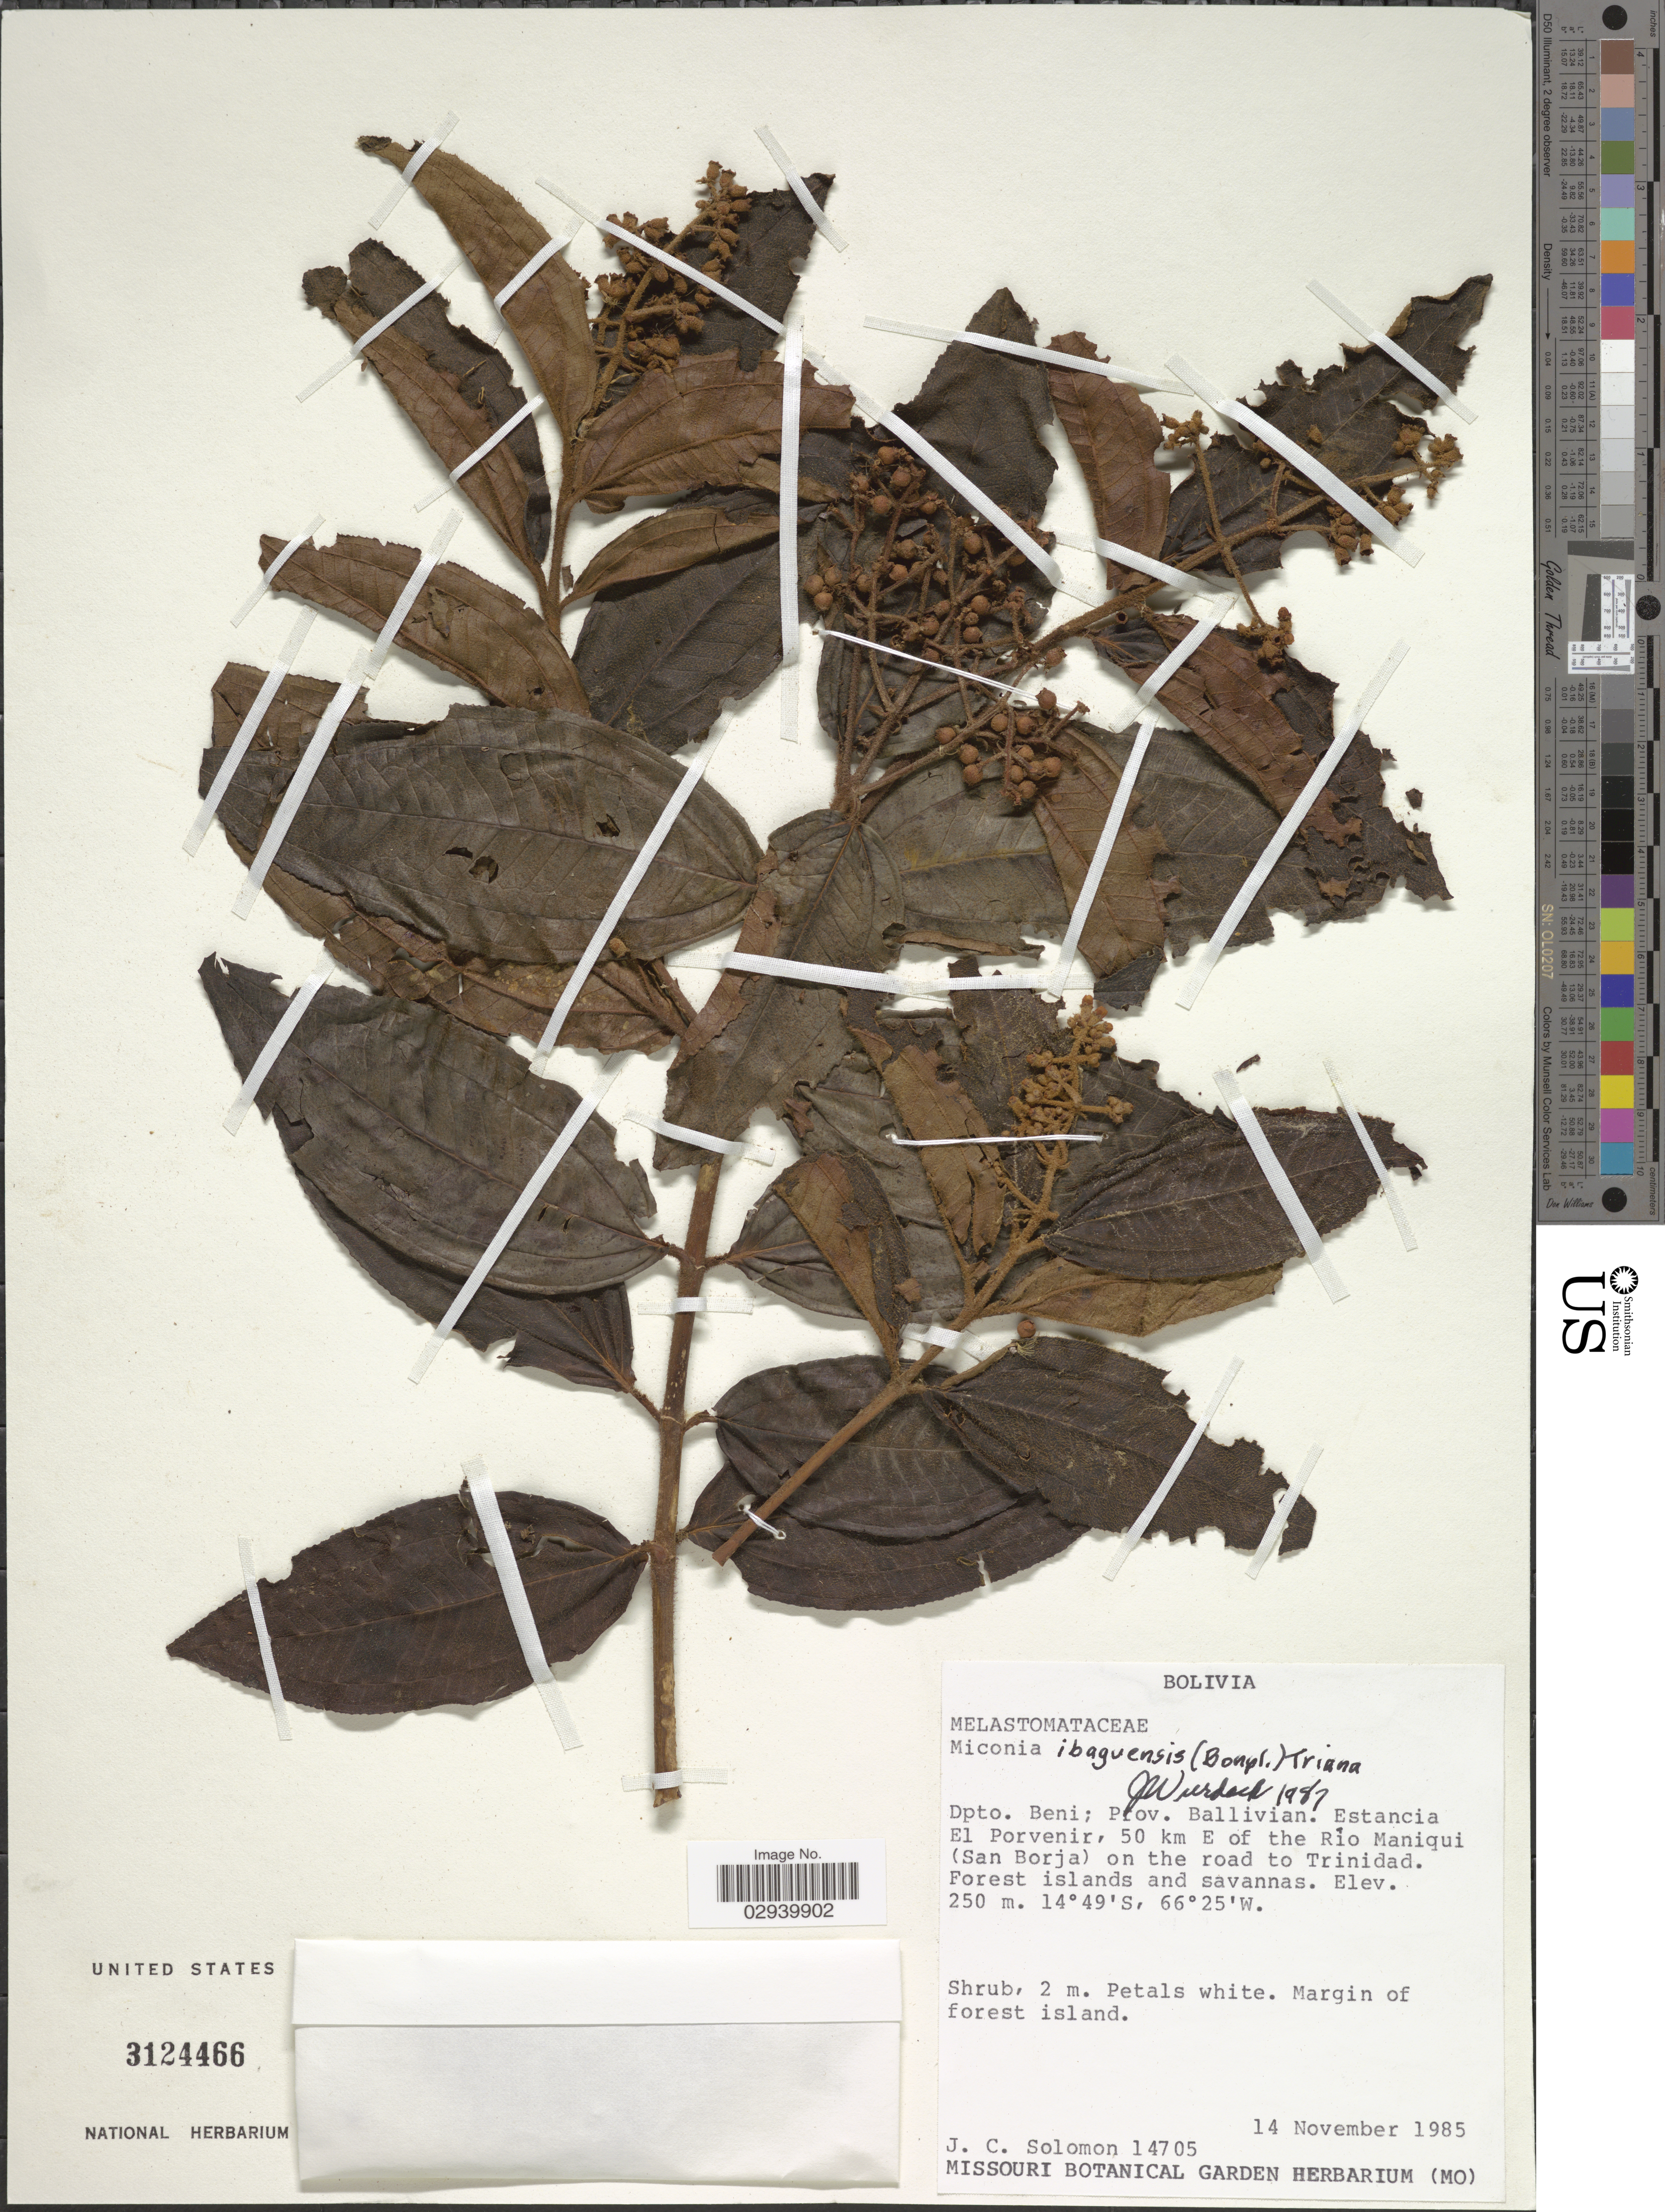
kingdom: Plantae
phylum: Tracheophyta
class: Magnoliopsida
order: Myrtales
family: Melastomataceae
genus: Miconia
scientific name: Miconia ibaguensis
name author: (Bonpl.) Triana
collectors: J. C. Solomon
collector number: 14705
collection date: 1985-11-14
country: Bolivia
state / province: Beni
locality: Dpto. Beni: Prov. Ballivian. Estancia El Porvenir, 50 km E of the Río Maniqui (San Borja) on the road to Trinidad.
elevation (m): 250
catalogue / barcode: US 3124466